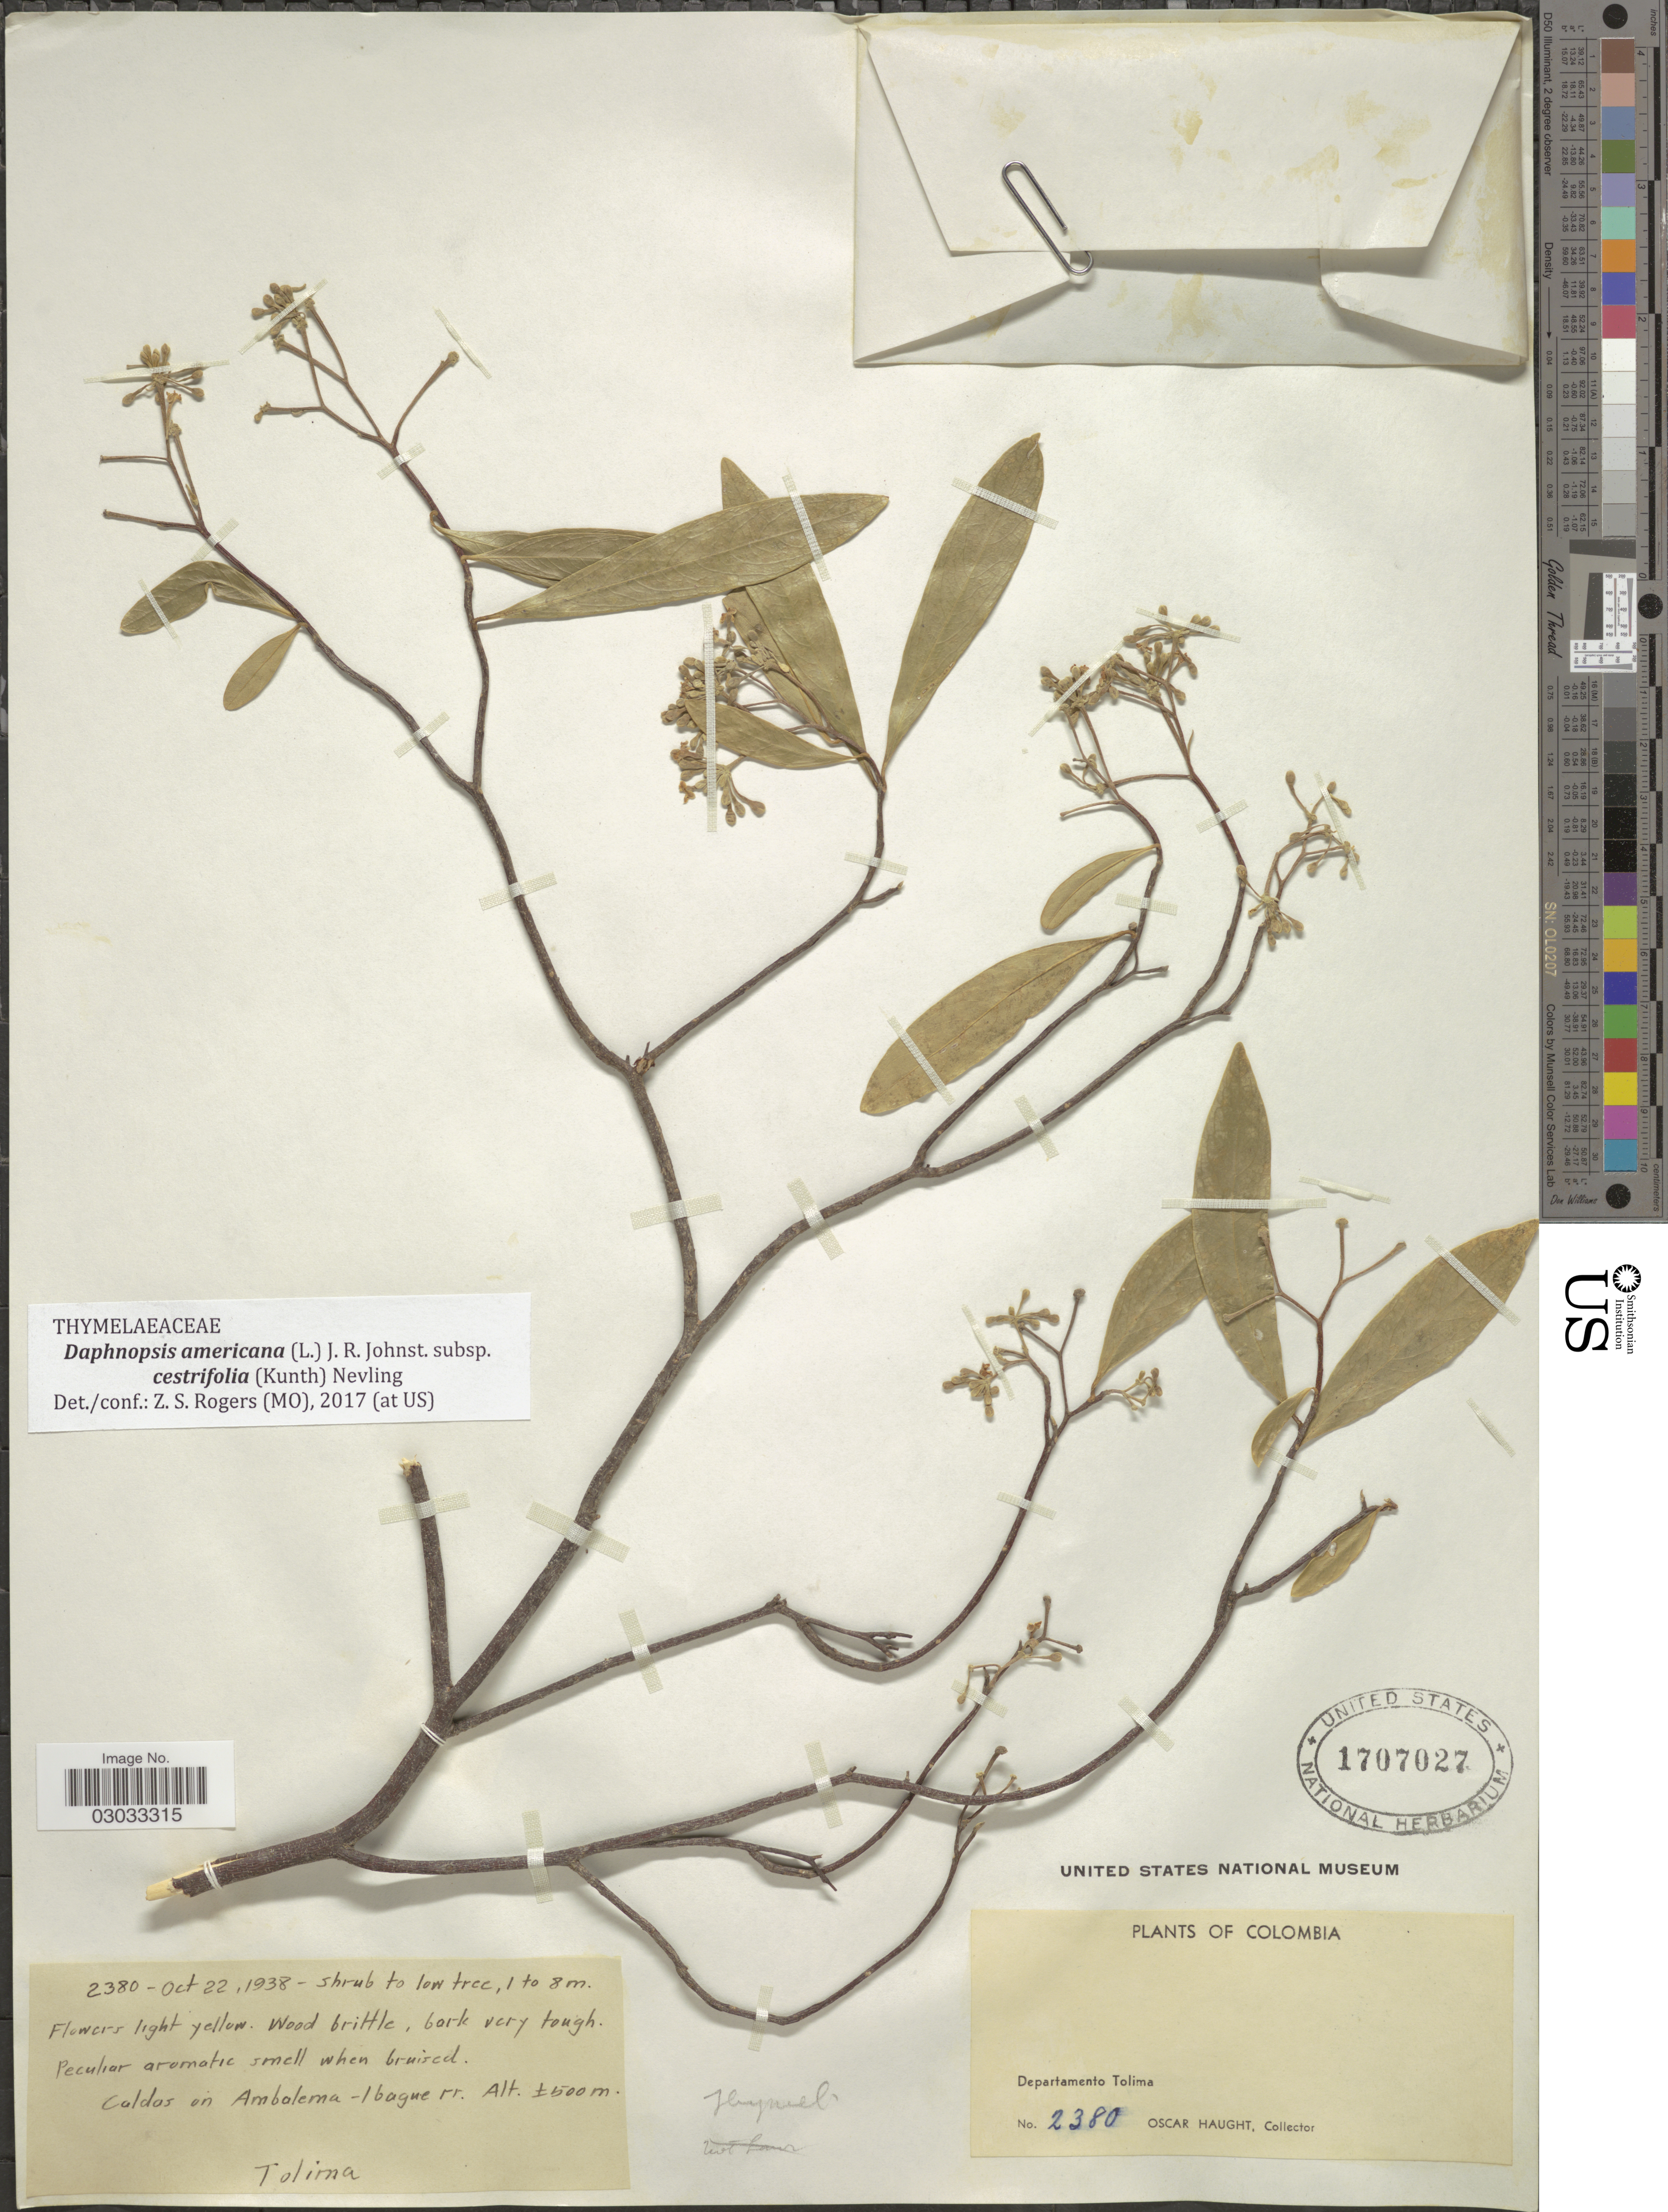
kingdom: Plantae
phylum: Tracheophyta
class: Magnoliopsida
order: Malvales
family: Thymelaeaceae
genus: Daphnopsis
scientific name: Daphnopsis americana subsp. cestrifolia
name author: (Kunth) Nevling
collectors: O. Haught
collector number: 2380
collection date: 1938-10-22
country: Colombia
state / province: Tolima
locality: Caldos on Ambalema-Ibague.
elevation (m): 500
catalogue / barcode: US 1707027